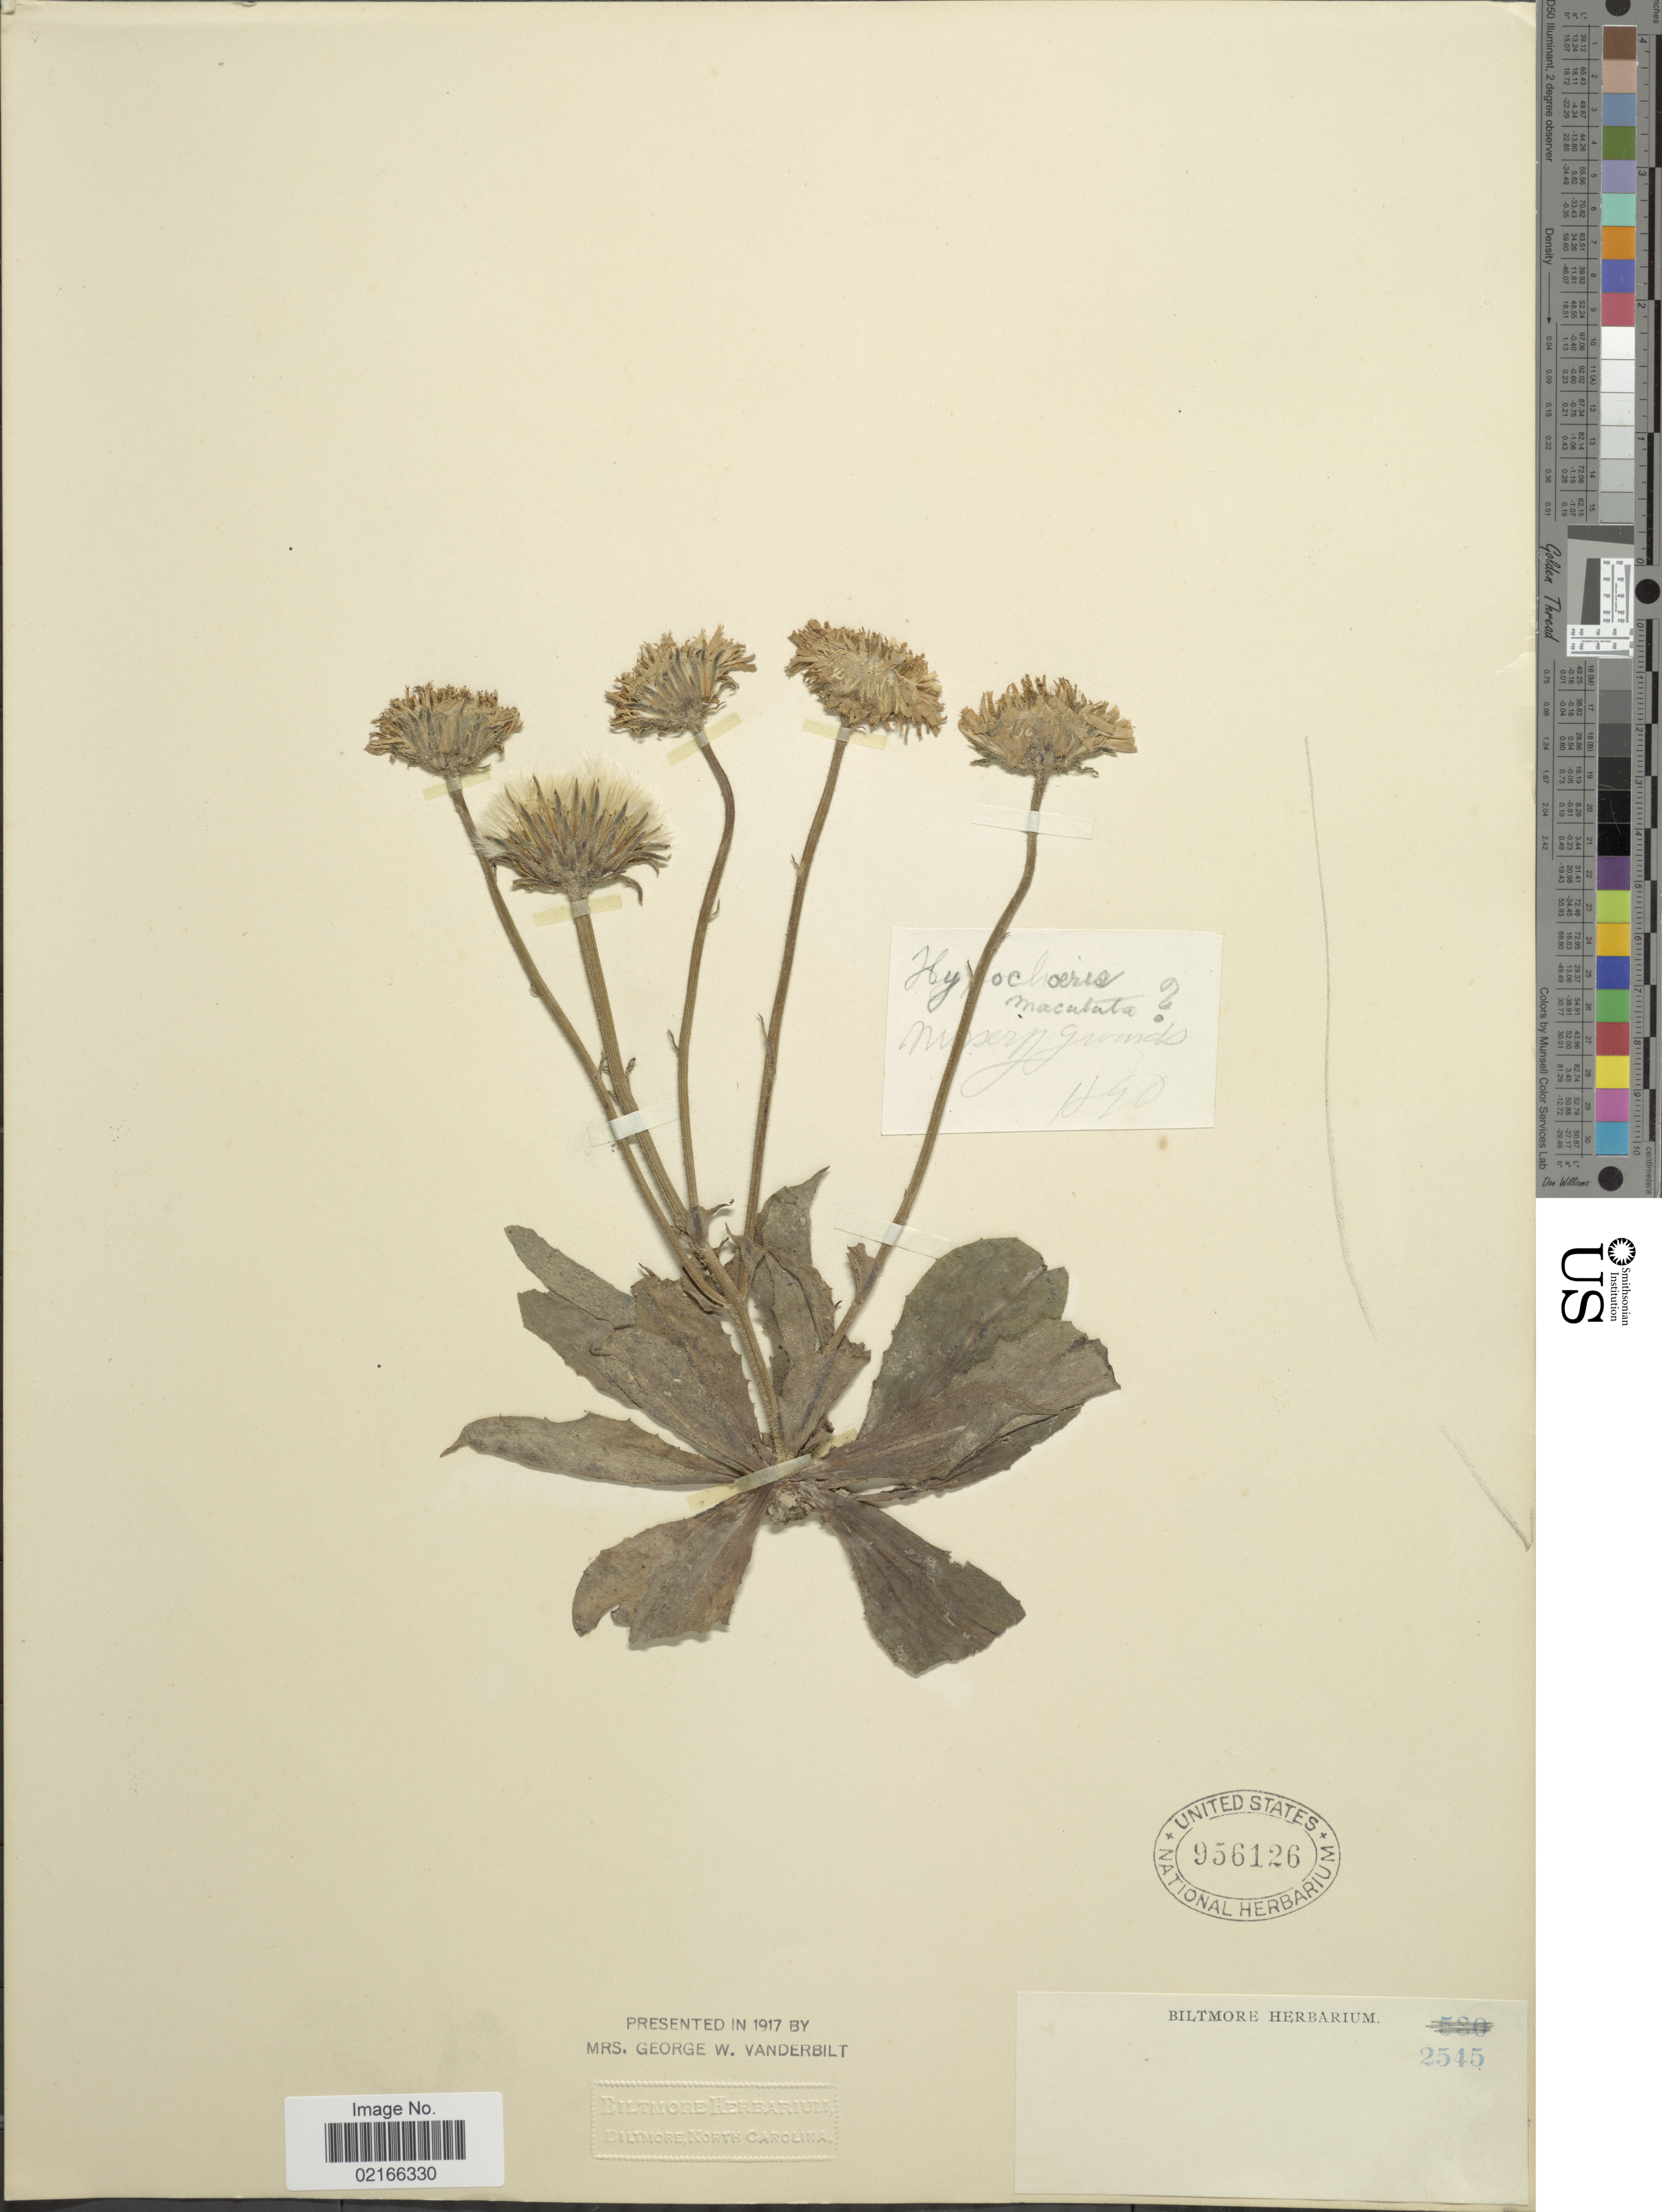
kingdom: Plantae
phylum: Tracheophyta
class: Magnoliopsida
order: Asterales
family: Asteraceae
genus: Hypochaeris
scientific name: Hypochaeris maculata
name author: L.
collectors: ex herb. Biltmore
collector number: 2545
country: United States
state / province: North Carolina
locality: Nursery Grounds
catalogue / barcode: US 956126